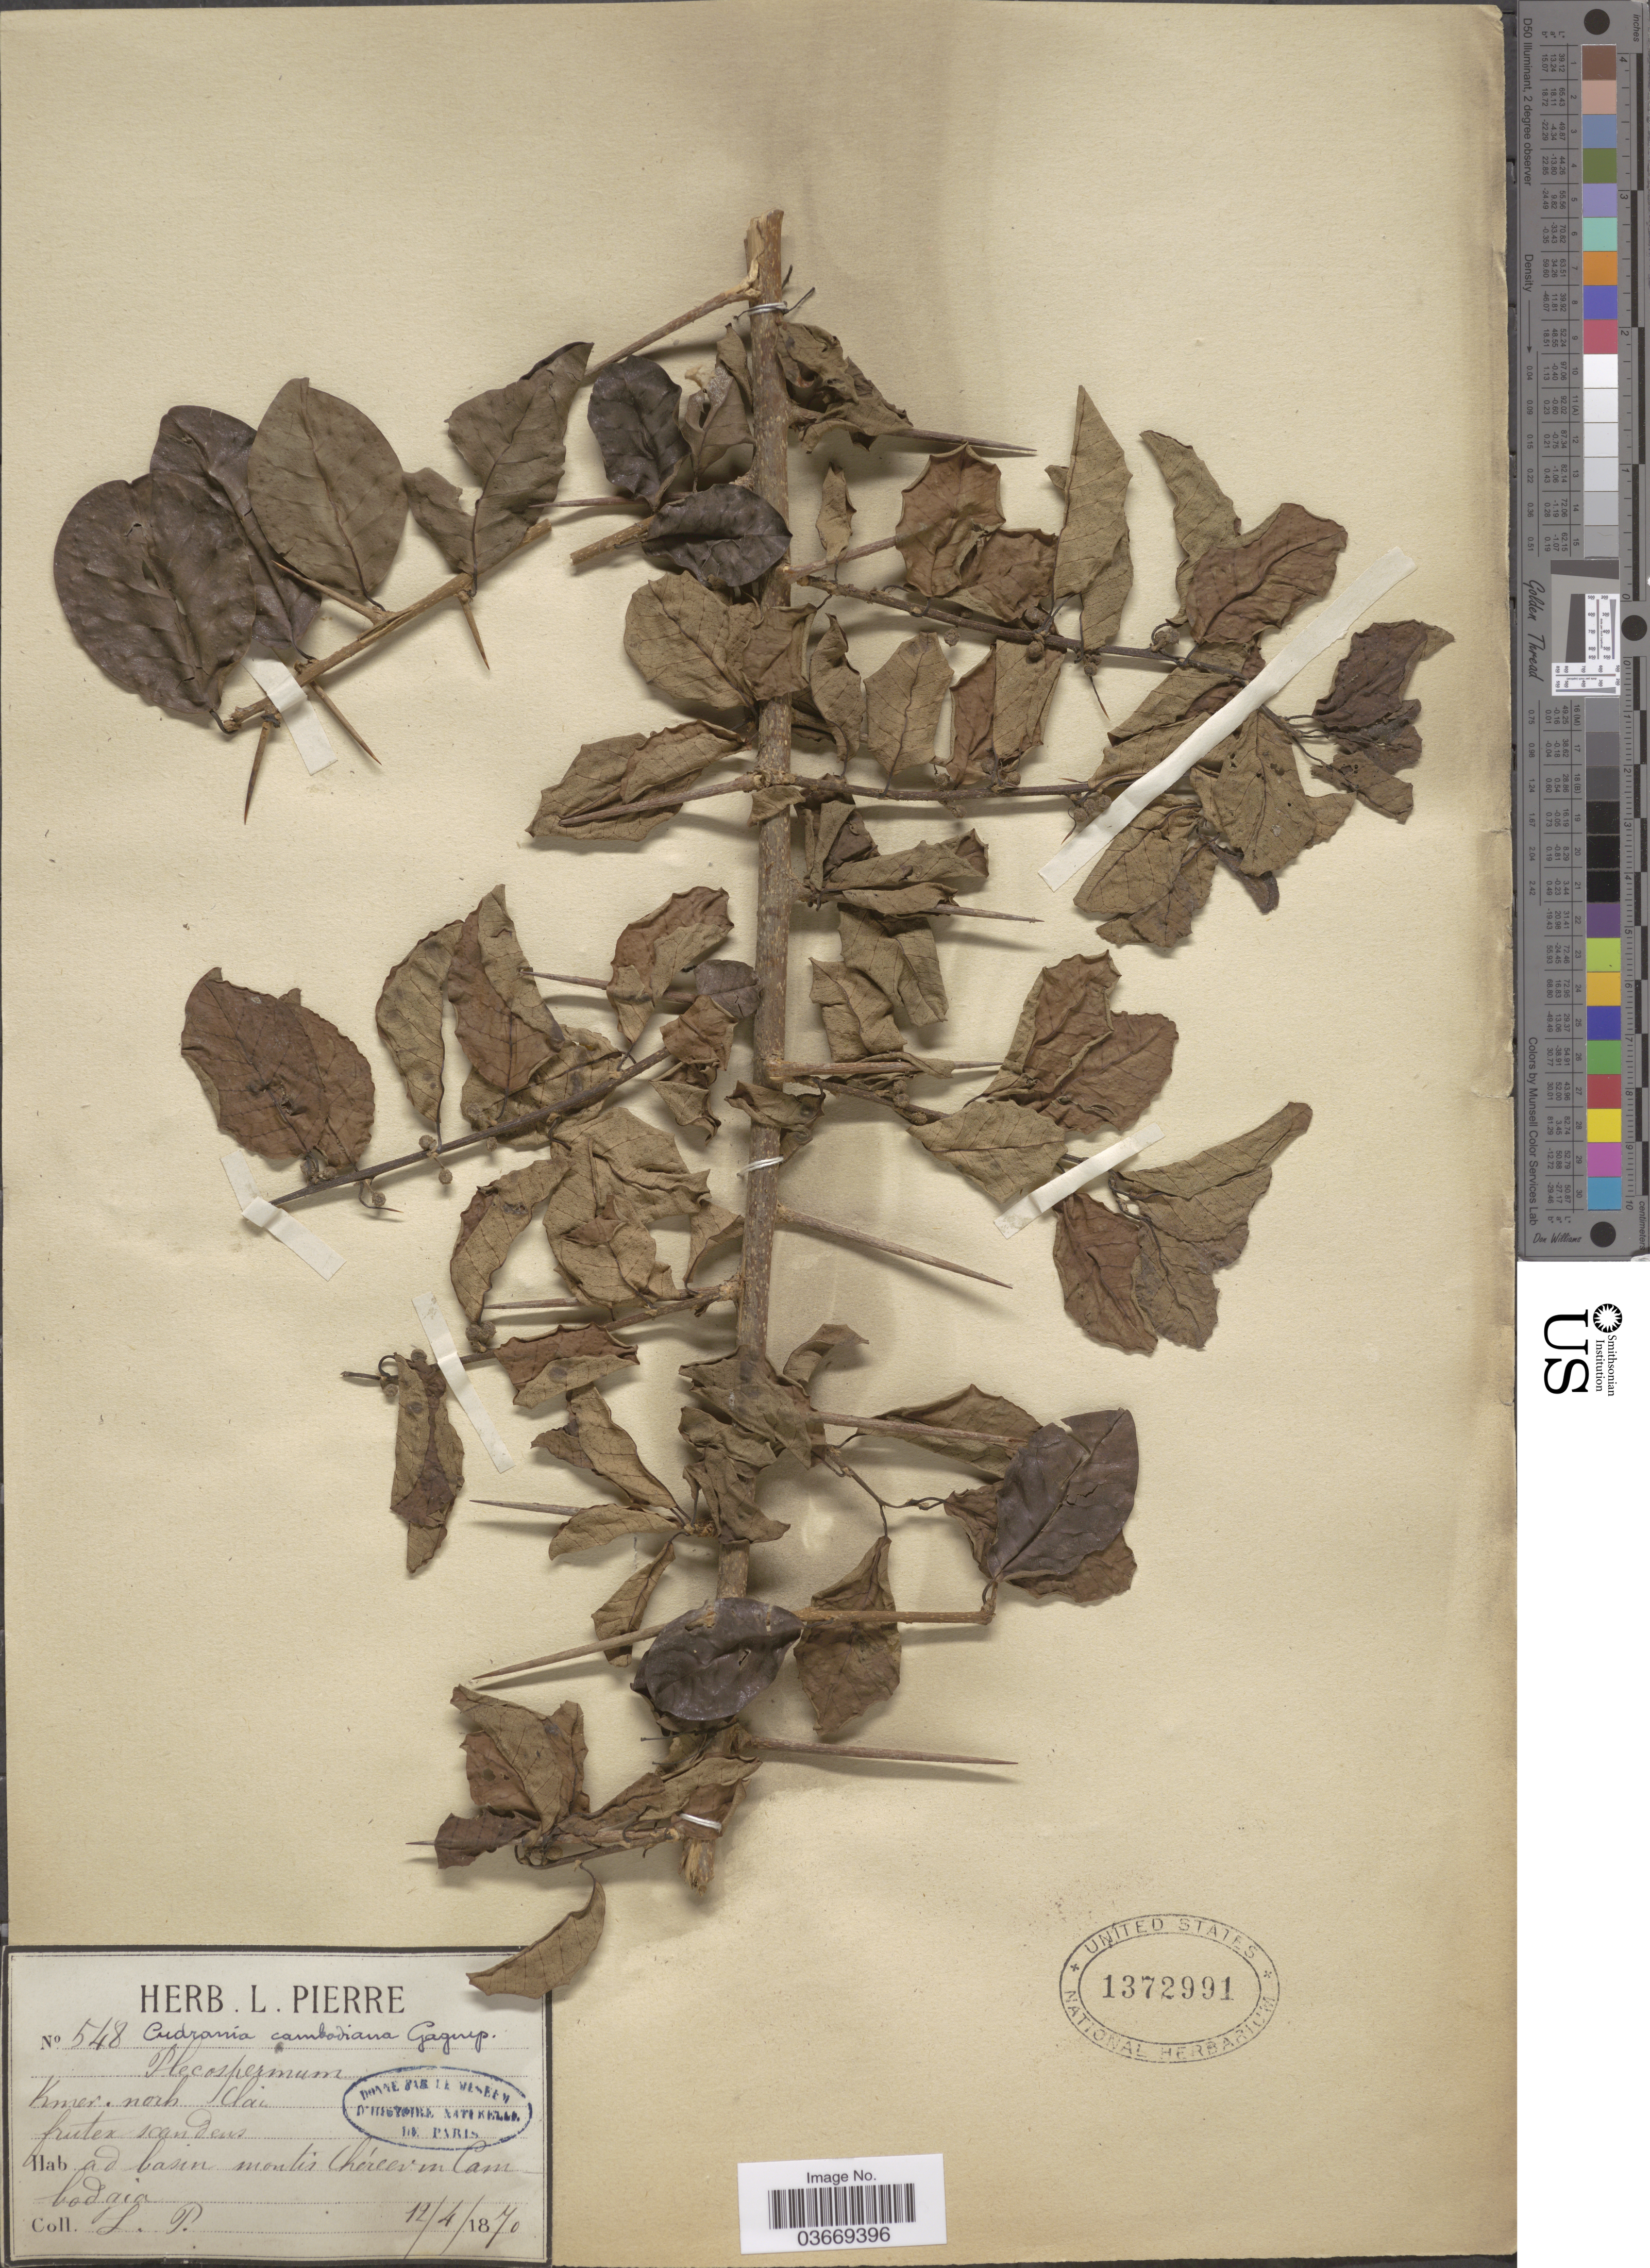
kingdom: Plantae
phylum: Tracheophyta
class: Magnoliopsida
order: Rosales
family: Moraceae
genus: Maclura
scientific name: Maclura cochinchinensis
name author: (Lour.) Corner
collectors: L. Pierre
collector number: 548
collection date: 1870-04-12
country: Cambodia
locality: Ad basin montis chéreev* Cambodia.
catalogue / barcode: US 1372991